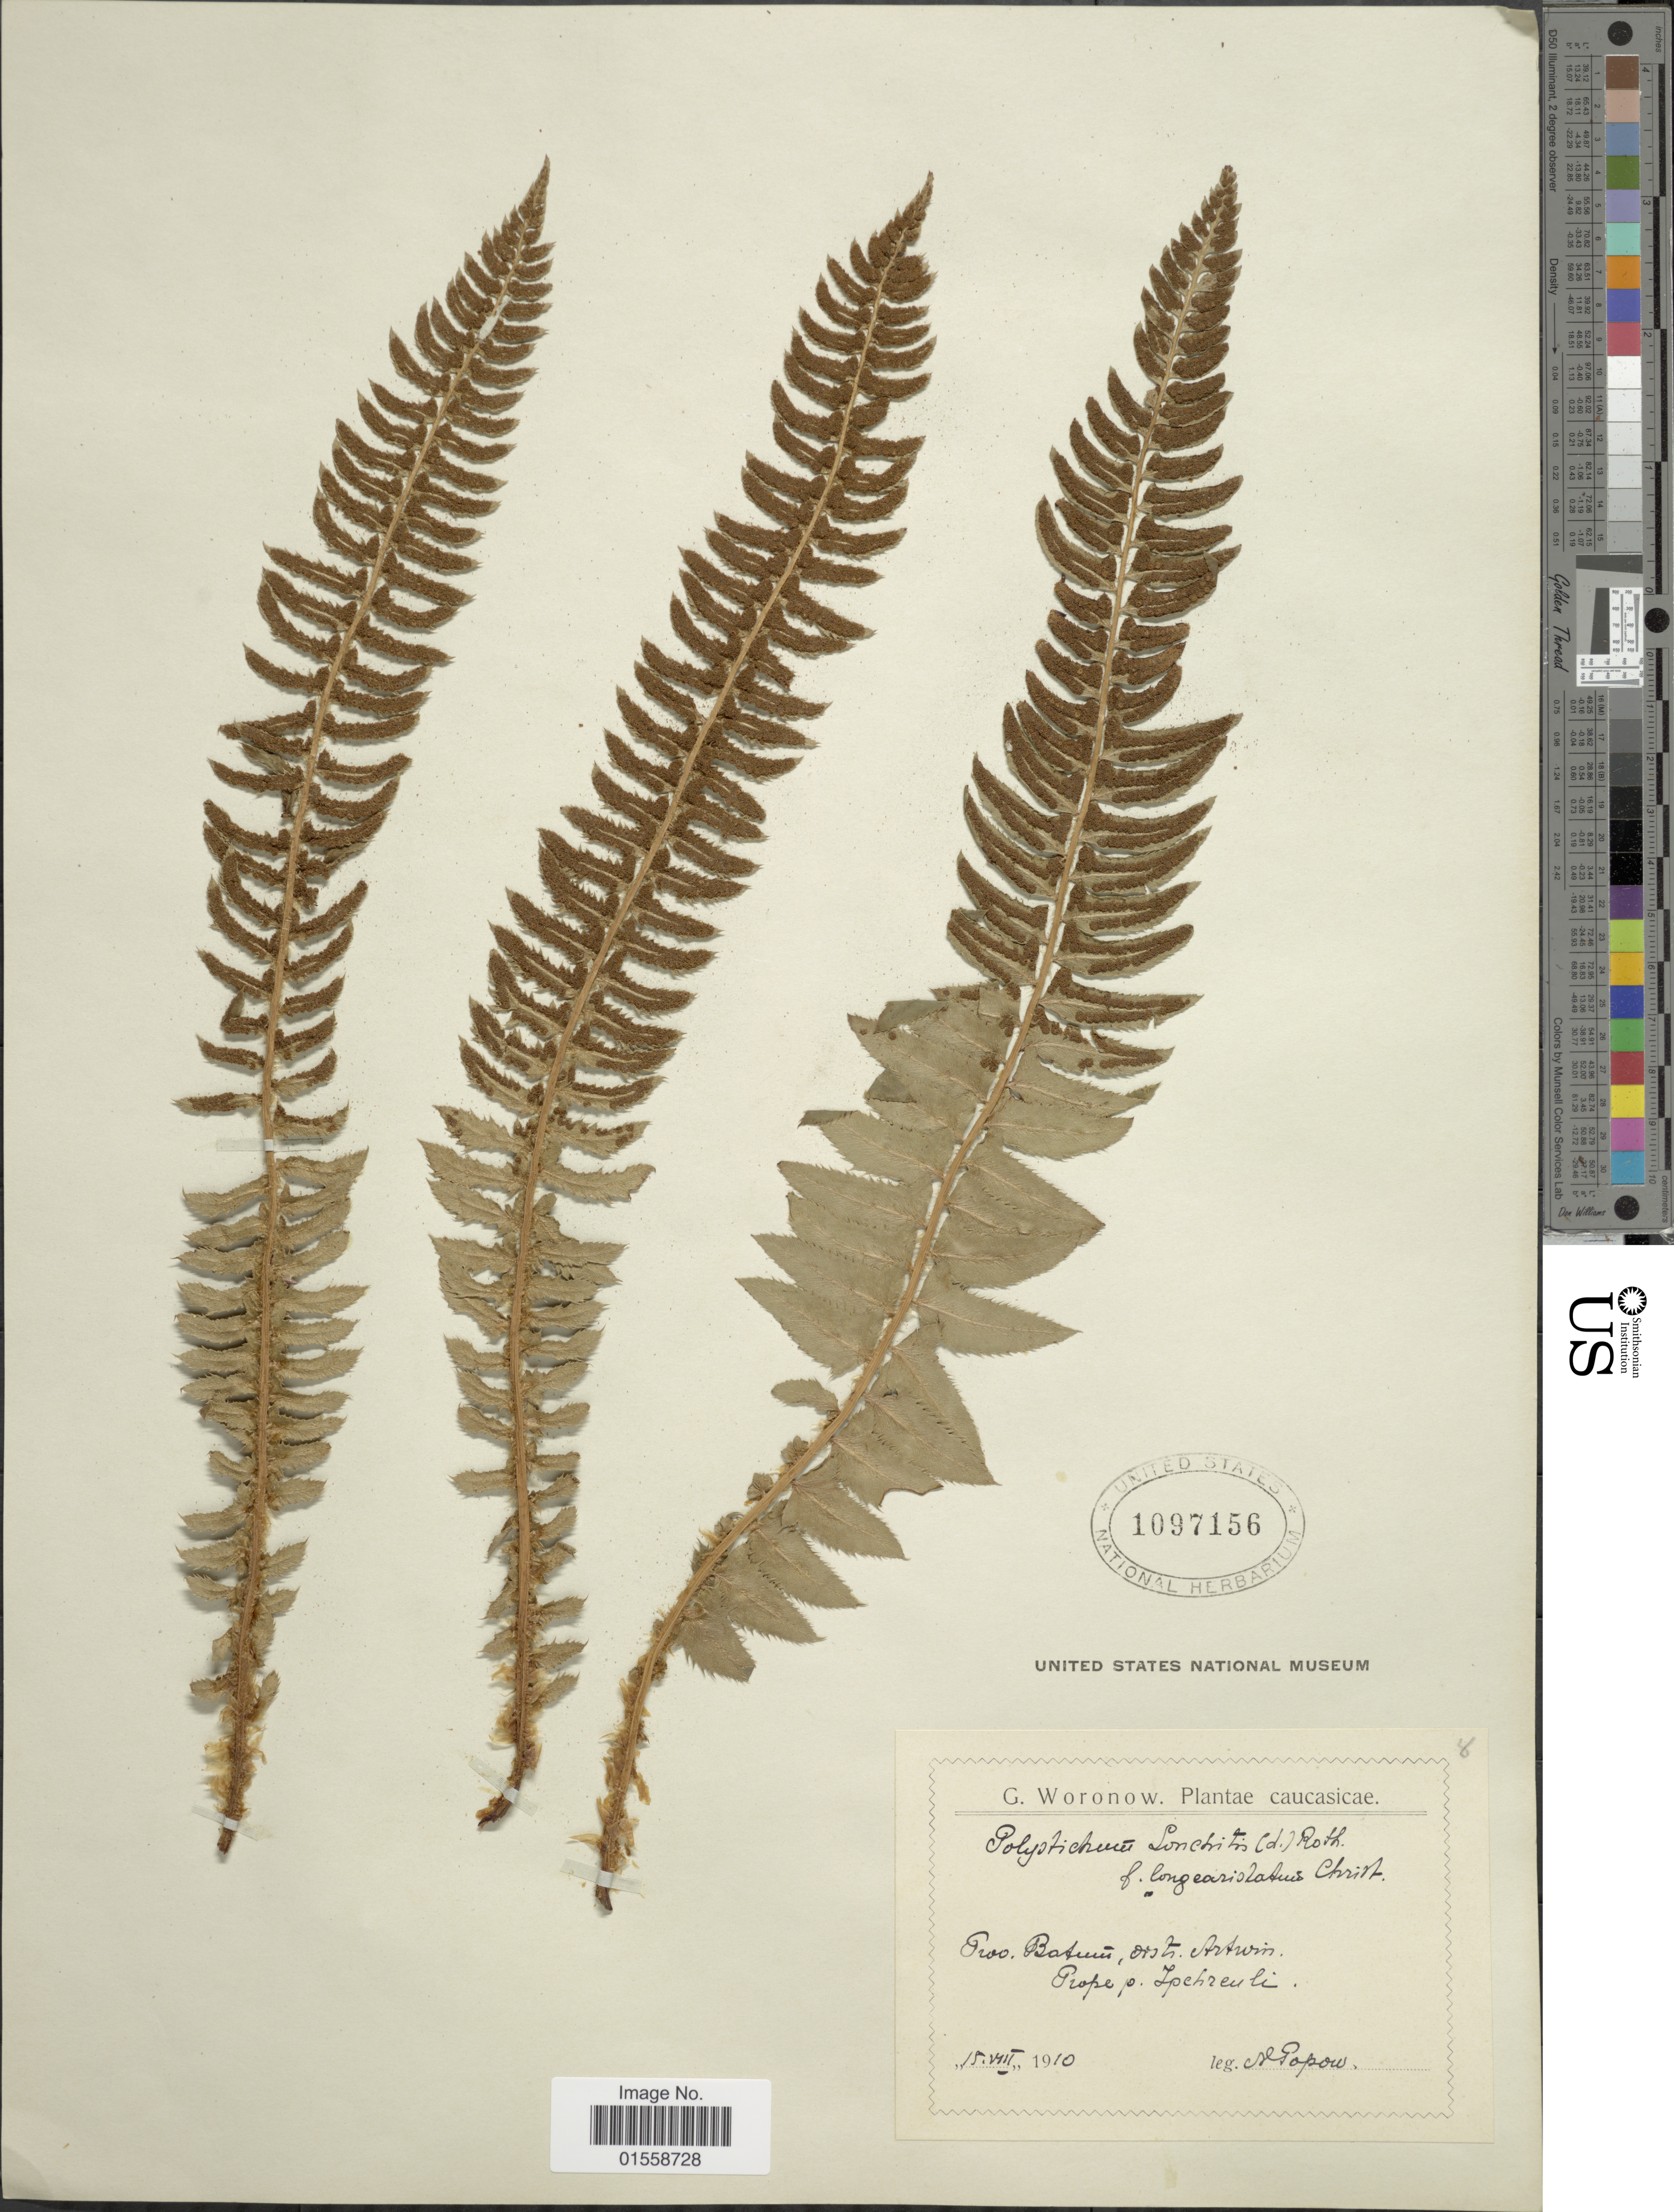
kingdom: Plantae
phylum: Tracheophyta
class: Polypodiopsida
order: Polypodiales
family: Dryopteridaceae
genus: Polystichum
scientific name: Polystichum lonchitis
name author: (Roth) L.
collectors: G. Woronow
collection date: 1910-08-15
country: Georgia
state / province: Adzharia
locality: Caucasicae, Prov. Batum, otstr. Artwin, Prope p. Ipehreuli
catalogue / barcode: US 1097156